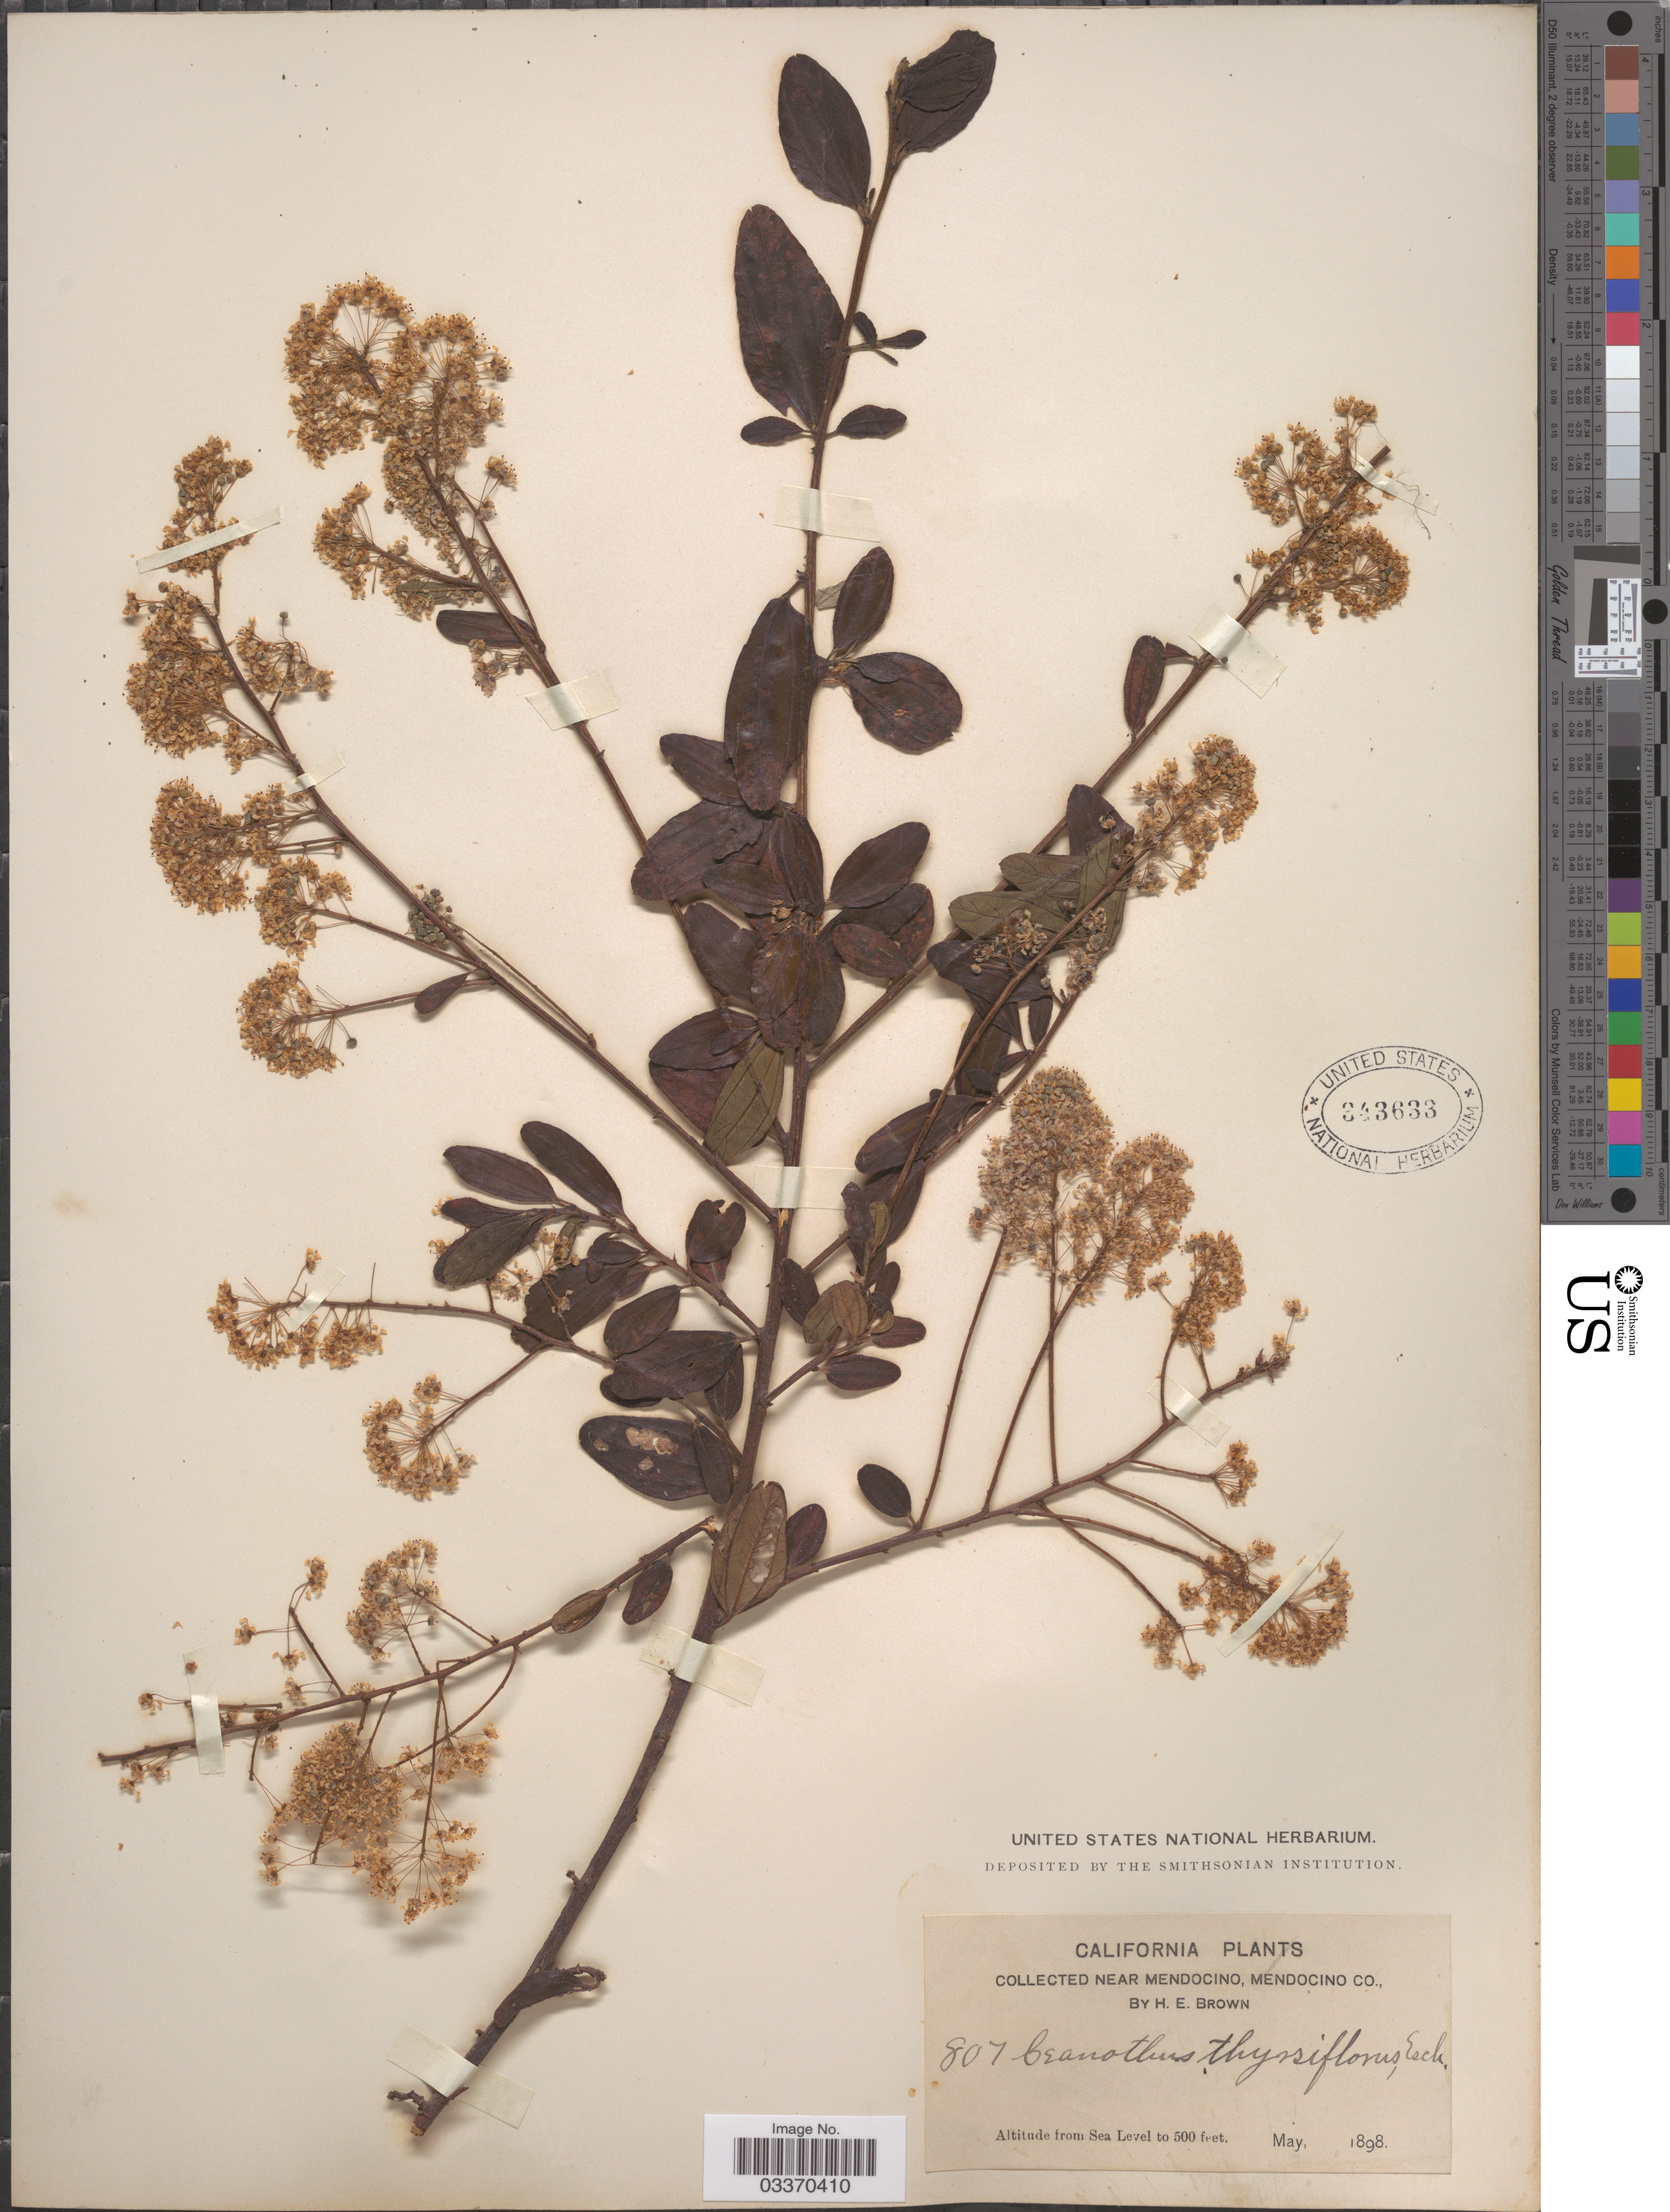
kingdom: Plantae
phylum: Tracheophyta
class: Magnoliopsida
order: Rosales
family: Rhamnaceae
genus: Ceanothus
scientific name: Ceanothus thyrsiflorus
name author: Eschsch.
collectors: H. E. Brown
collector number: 807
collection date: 1898-05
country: United States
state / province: California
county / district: Mendocino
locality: Near Mendocino, Mendocino Co.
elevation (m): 0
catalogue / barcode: US 343633